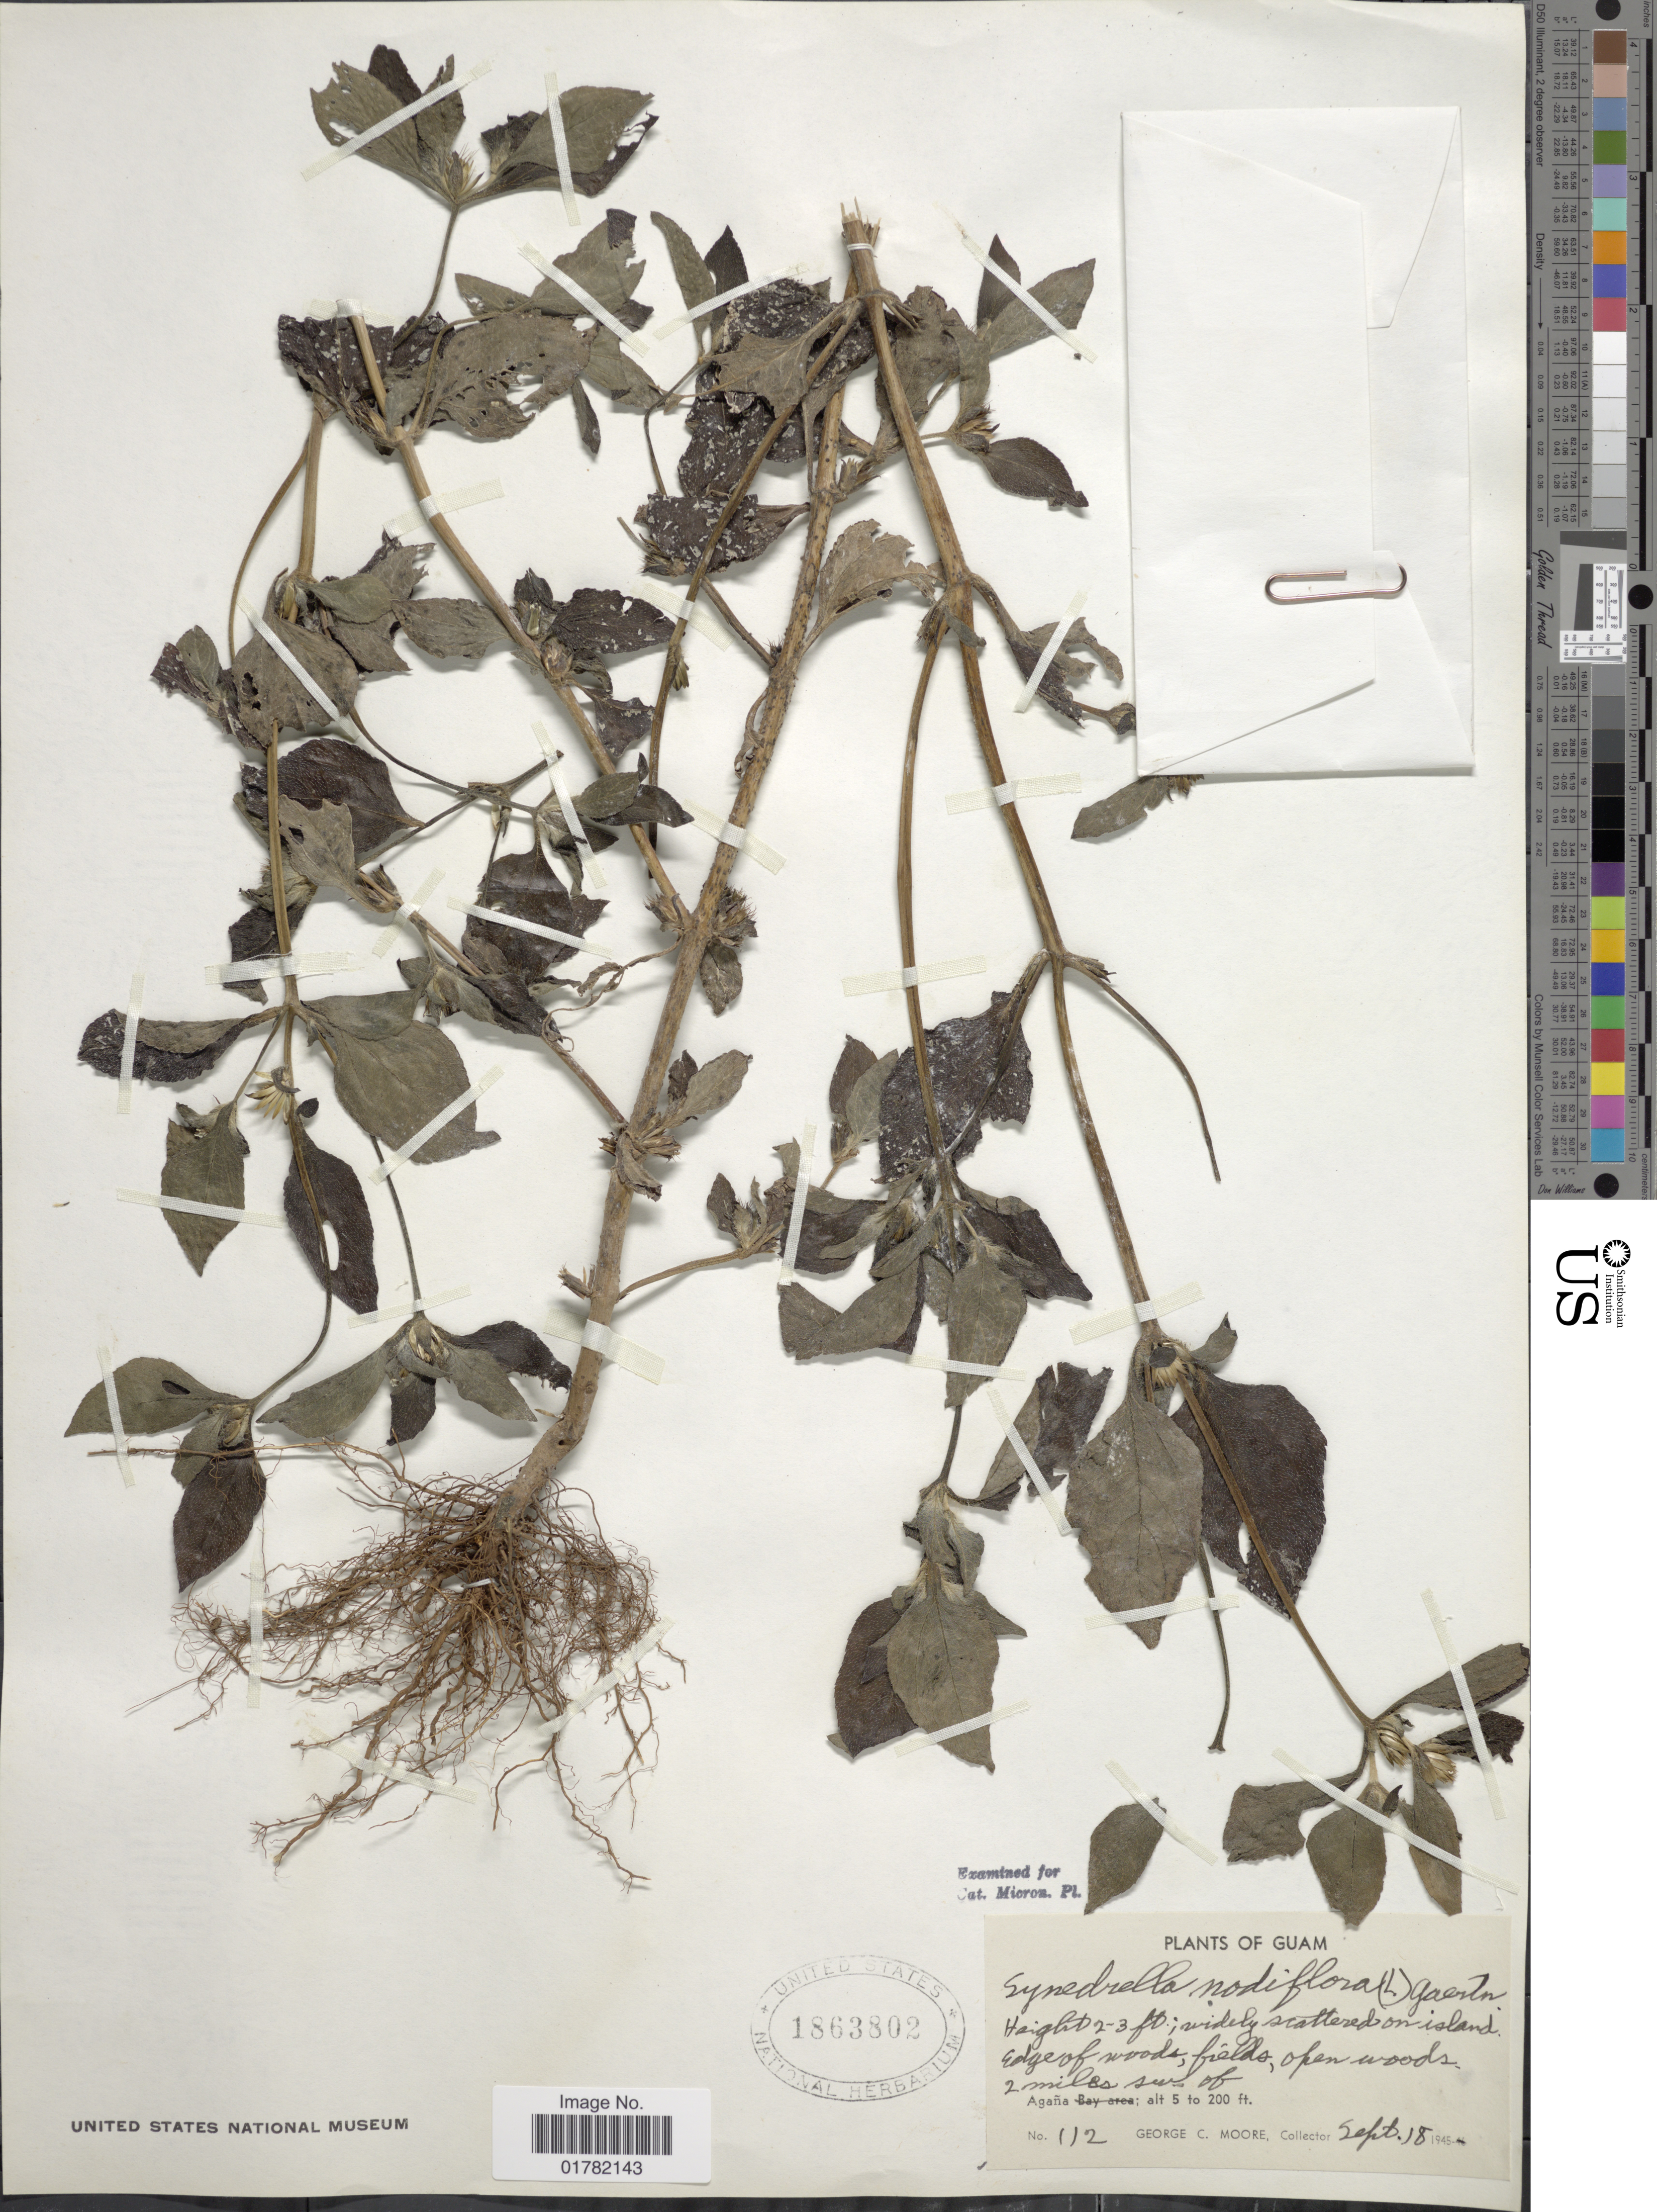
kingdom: Plantae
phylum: Tracheophyta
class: Magnoliopsida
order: Asterales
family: Asteraceae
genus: Synedrella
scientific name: Synedrella nodiflora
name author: (L.) Gaertn.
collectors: G. C. Moore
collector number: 112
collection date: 1945-09-18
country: Guam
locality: Edge of woods, fields, open woods, 2 miles sw of Agaña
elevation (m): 2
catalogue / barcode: US 1863802